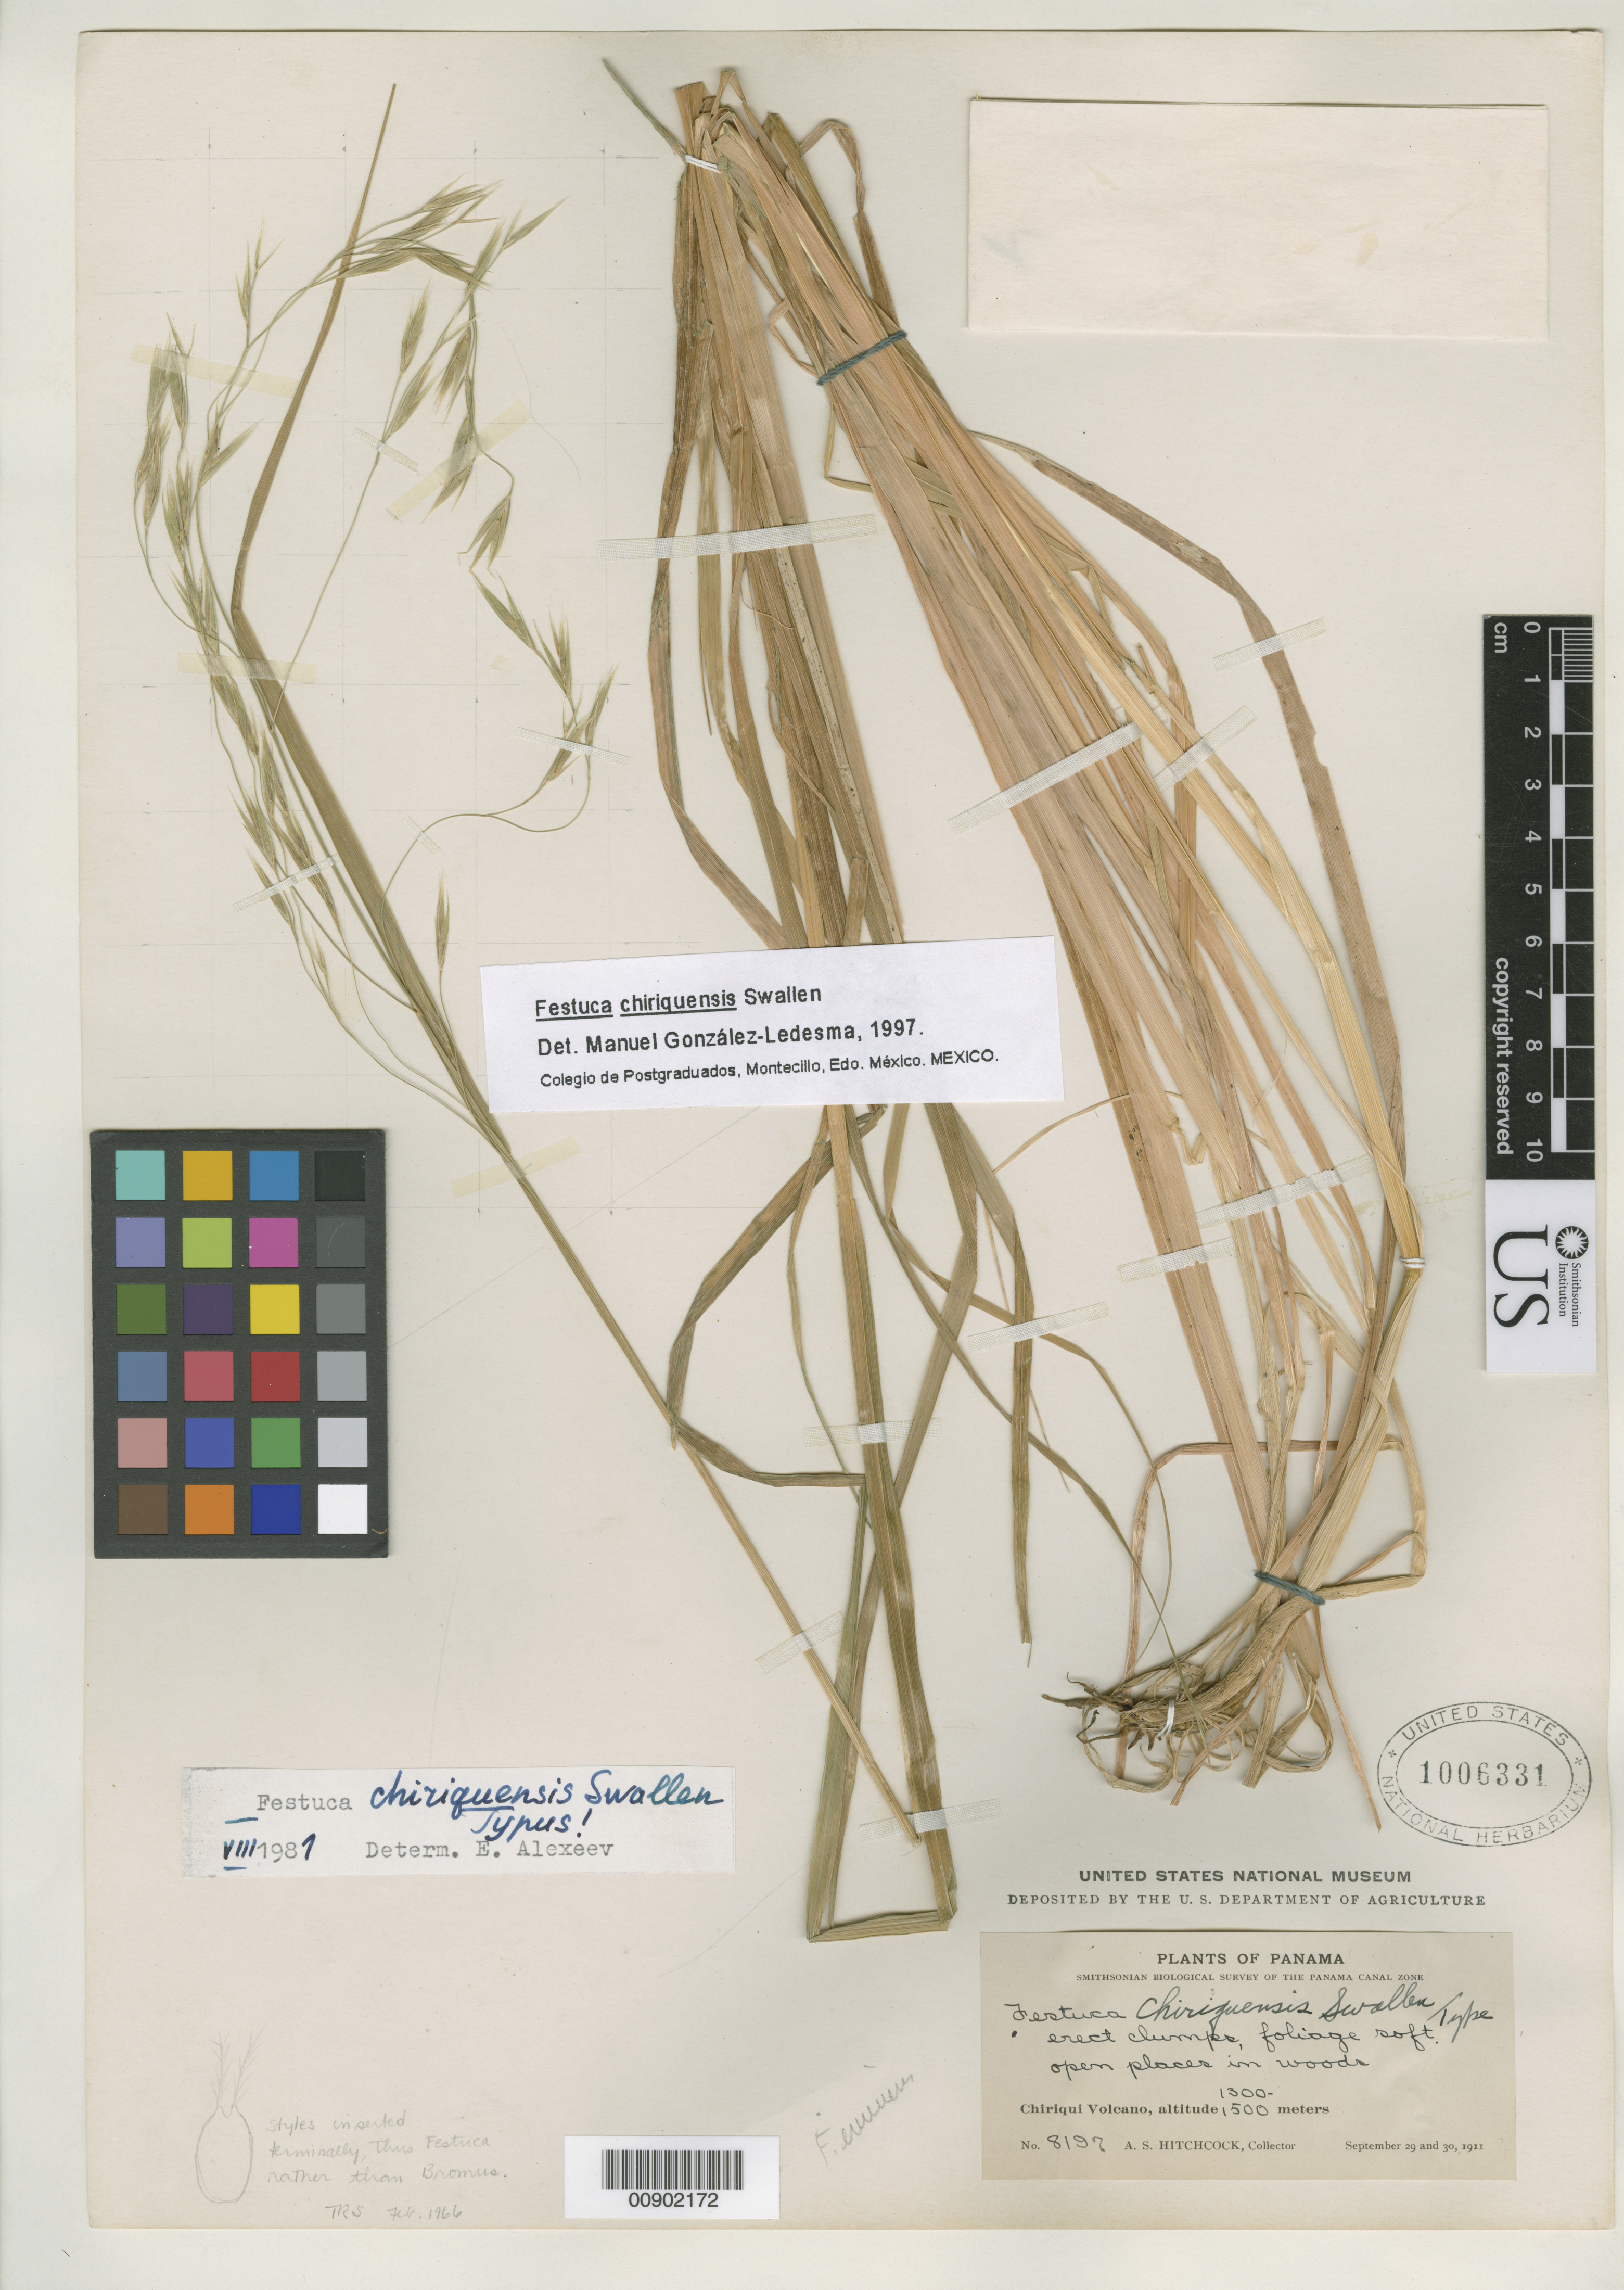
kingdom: Plantae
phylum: Tracheophyta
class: Liliopsida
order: Poales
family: Poaceae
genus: Festuca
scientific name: Festuca chiriquensis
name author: Swallen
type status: Holotype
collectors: A. S. Hitchcock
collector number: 8197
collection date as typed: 29 Sep 1911 to 30 Sep 1911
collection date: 1911-09-29/1911-09-30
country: Panama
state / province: Chiriquí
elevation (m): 1300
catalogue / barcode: US 1006331